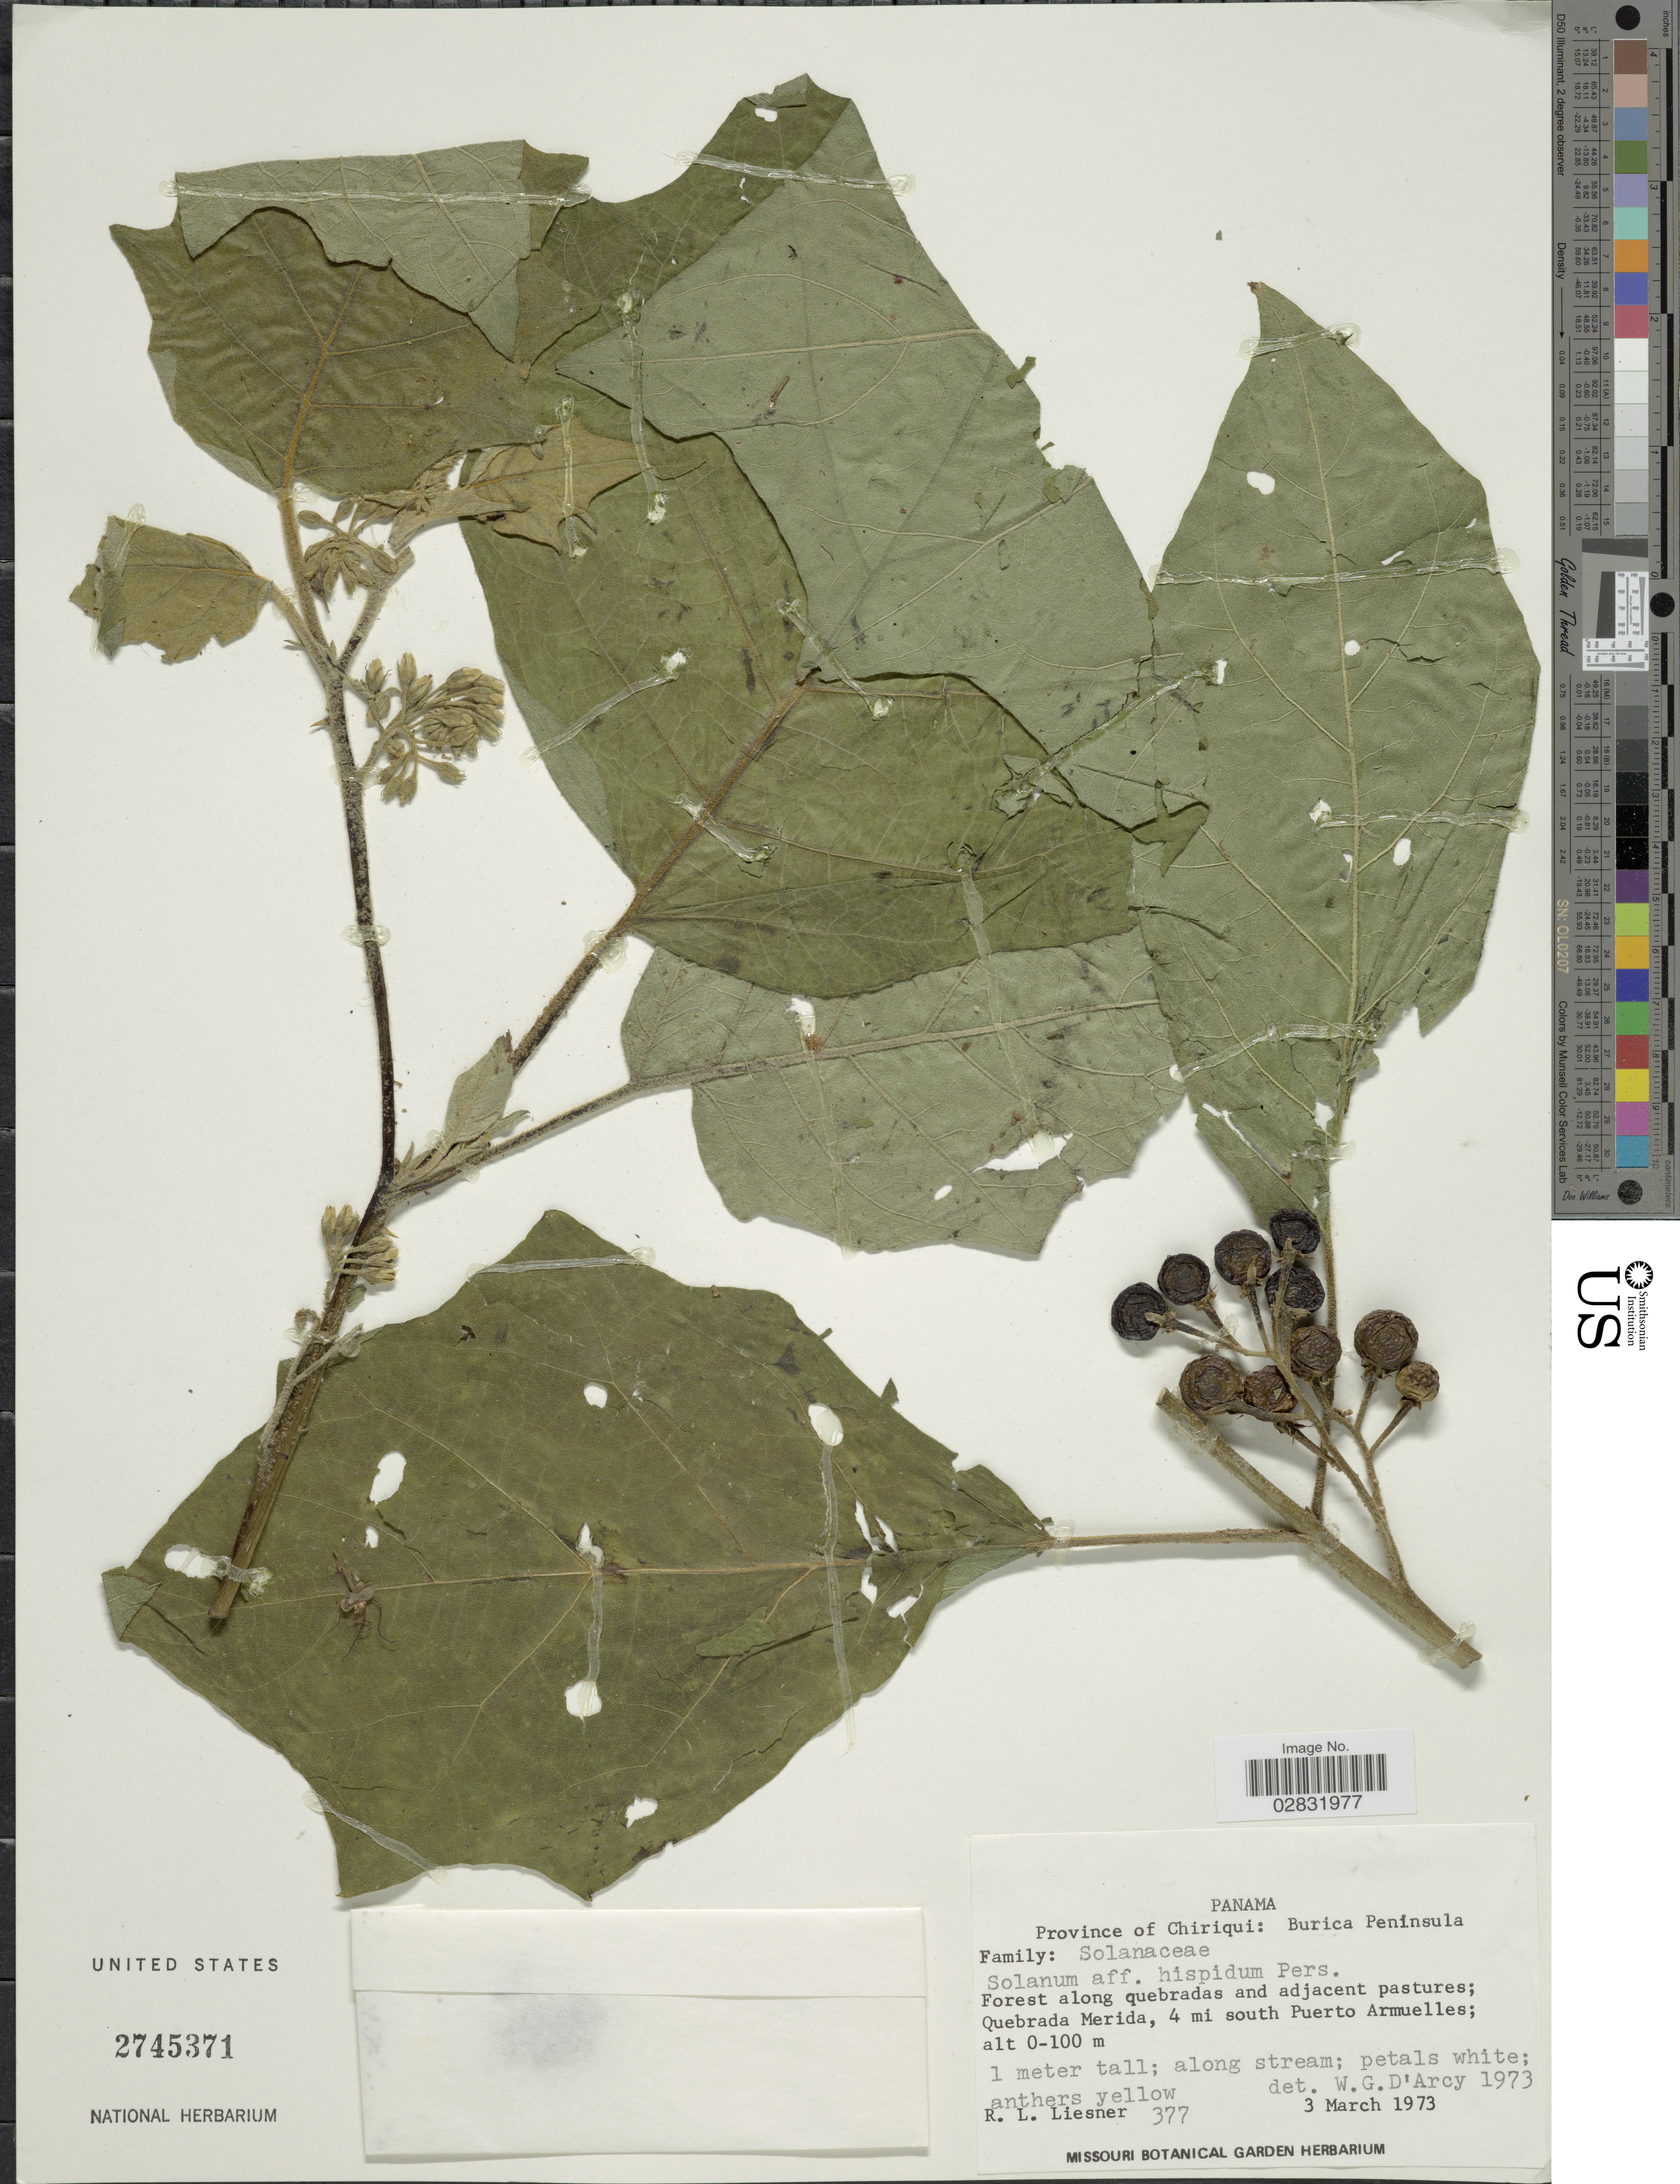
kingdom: Plantae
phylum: Tracheophyta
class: Magnoliopsida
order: Solanales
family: Solanaceae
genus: Solanum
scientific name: Solanum hispidum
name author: Pers.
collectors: R. L. Liesner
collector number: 377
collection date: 1973-03-03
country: Panama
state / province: Chiriqui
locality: Burica Peninsula. Quebrada Merida, 4 mi south of Puerto Armuelles.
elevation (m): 0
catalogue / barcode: US 2745371